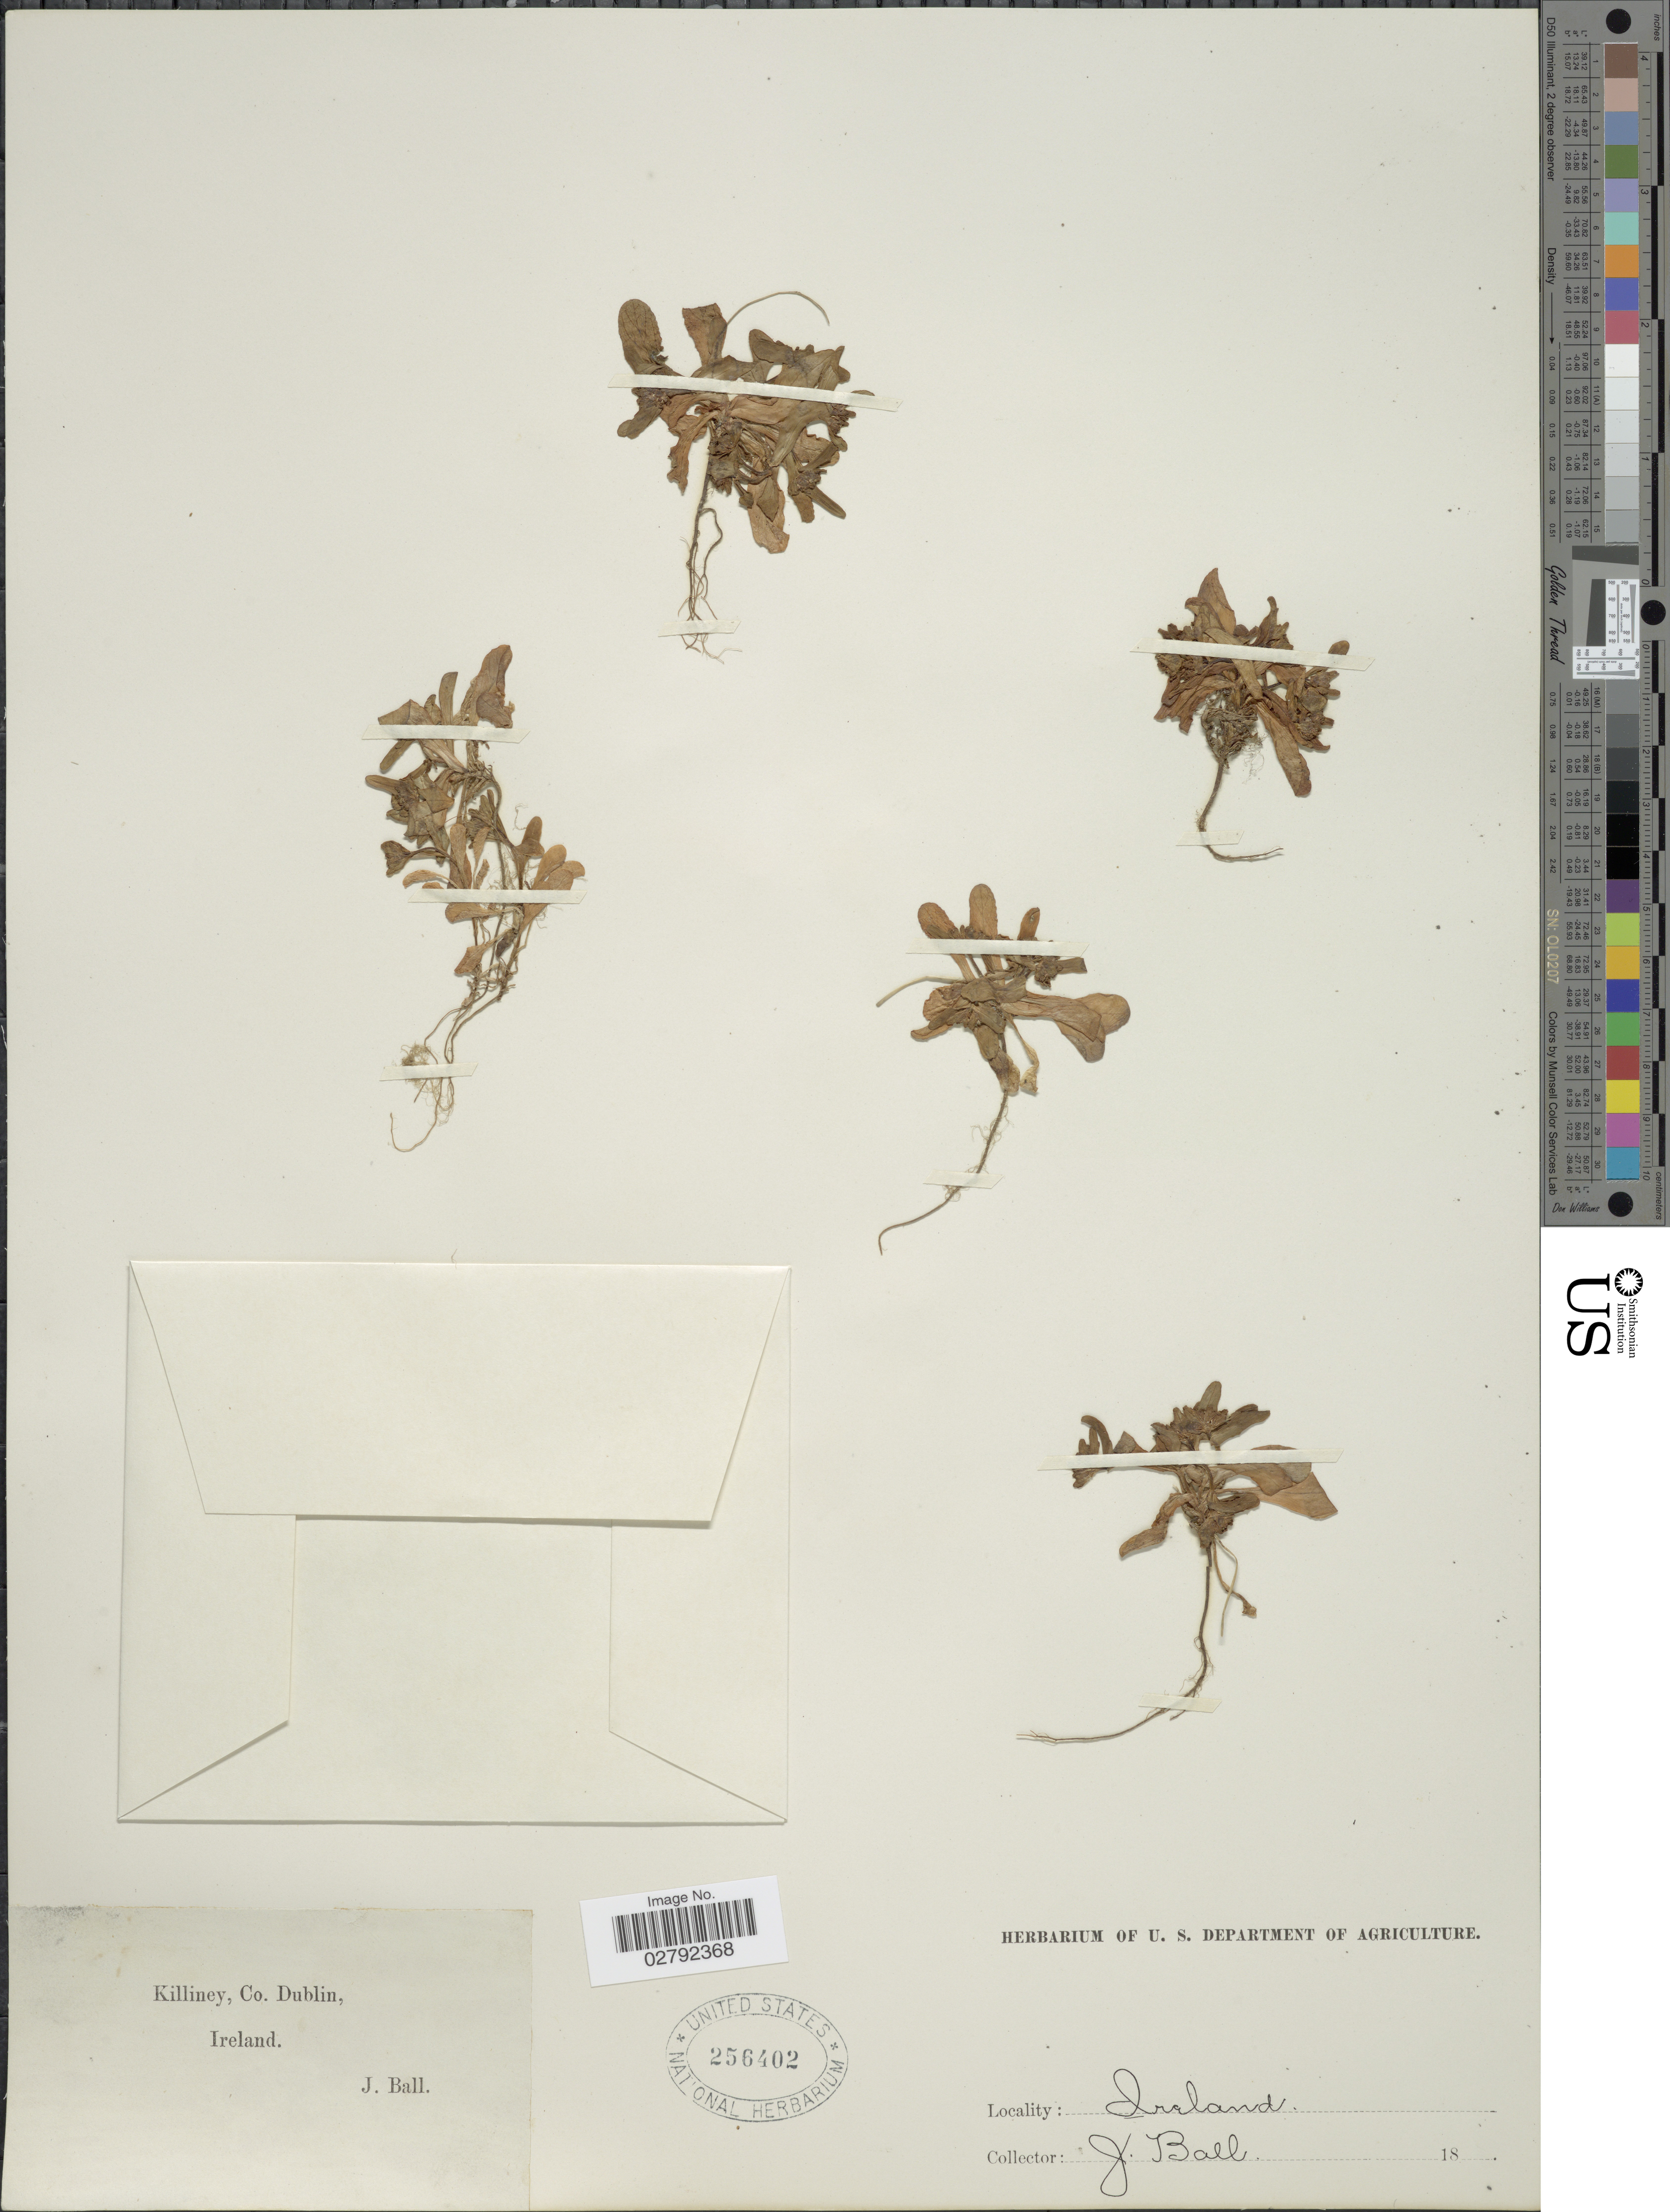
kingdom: Plantae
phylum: Tracheophyta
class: Magnoliopsida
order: Dipsacales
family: Caprifoliaceae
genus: Valerianella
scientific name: Valerianella sp.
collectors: J. Ball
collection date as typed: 18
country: Ireland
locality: Killiney, Co. Dublin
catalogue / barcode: US 256402